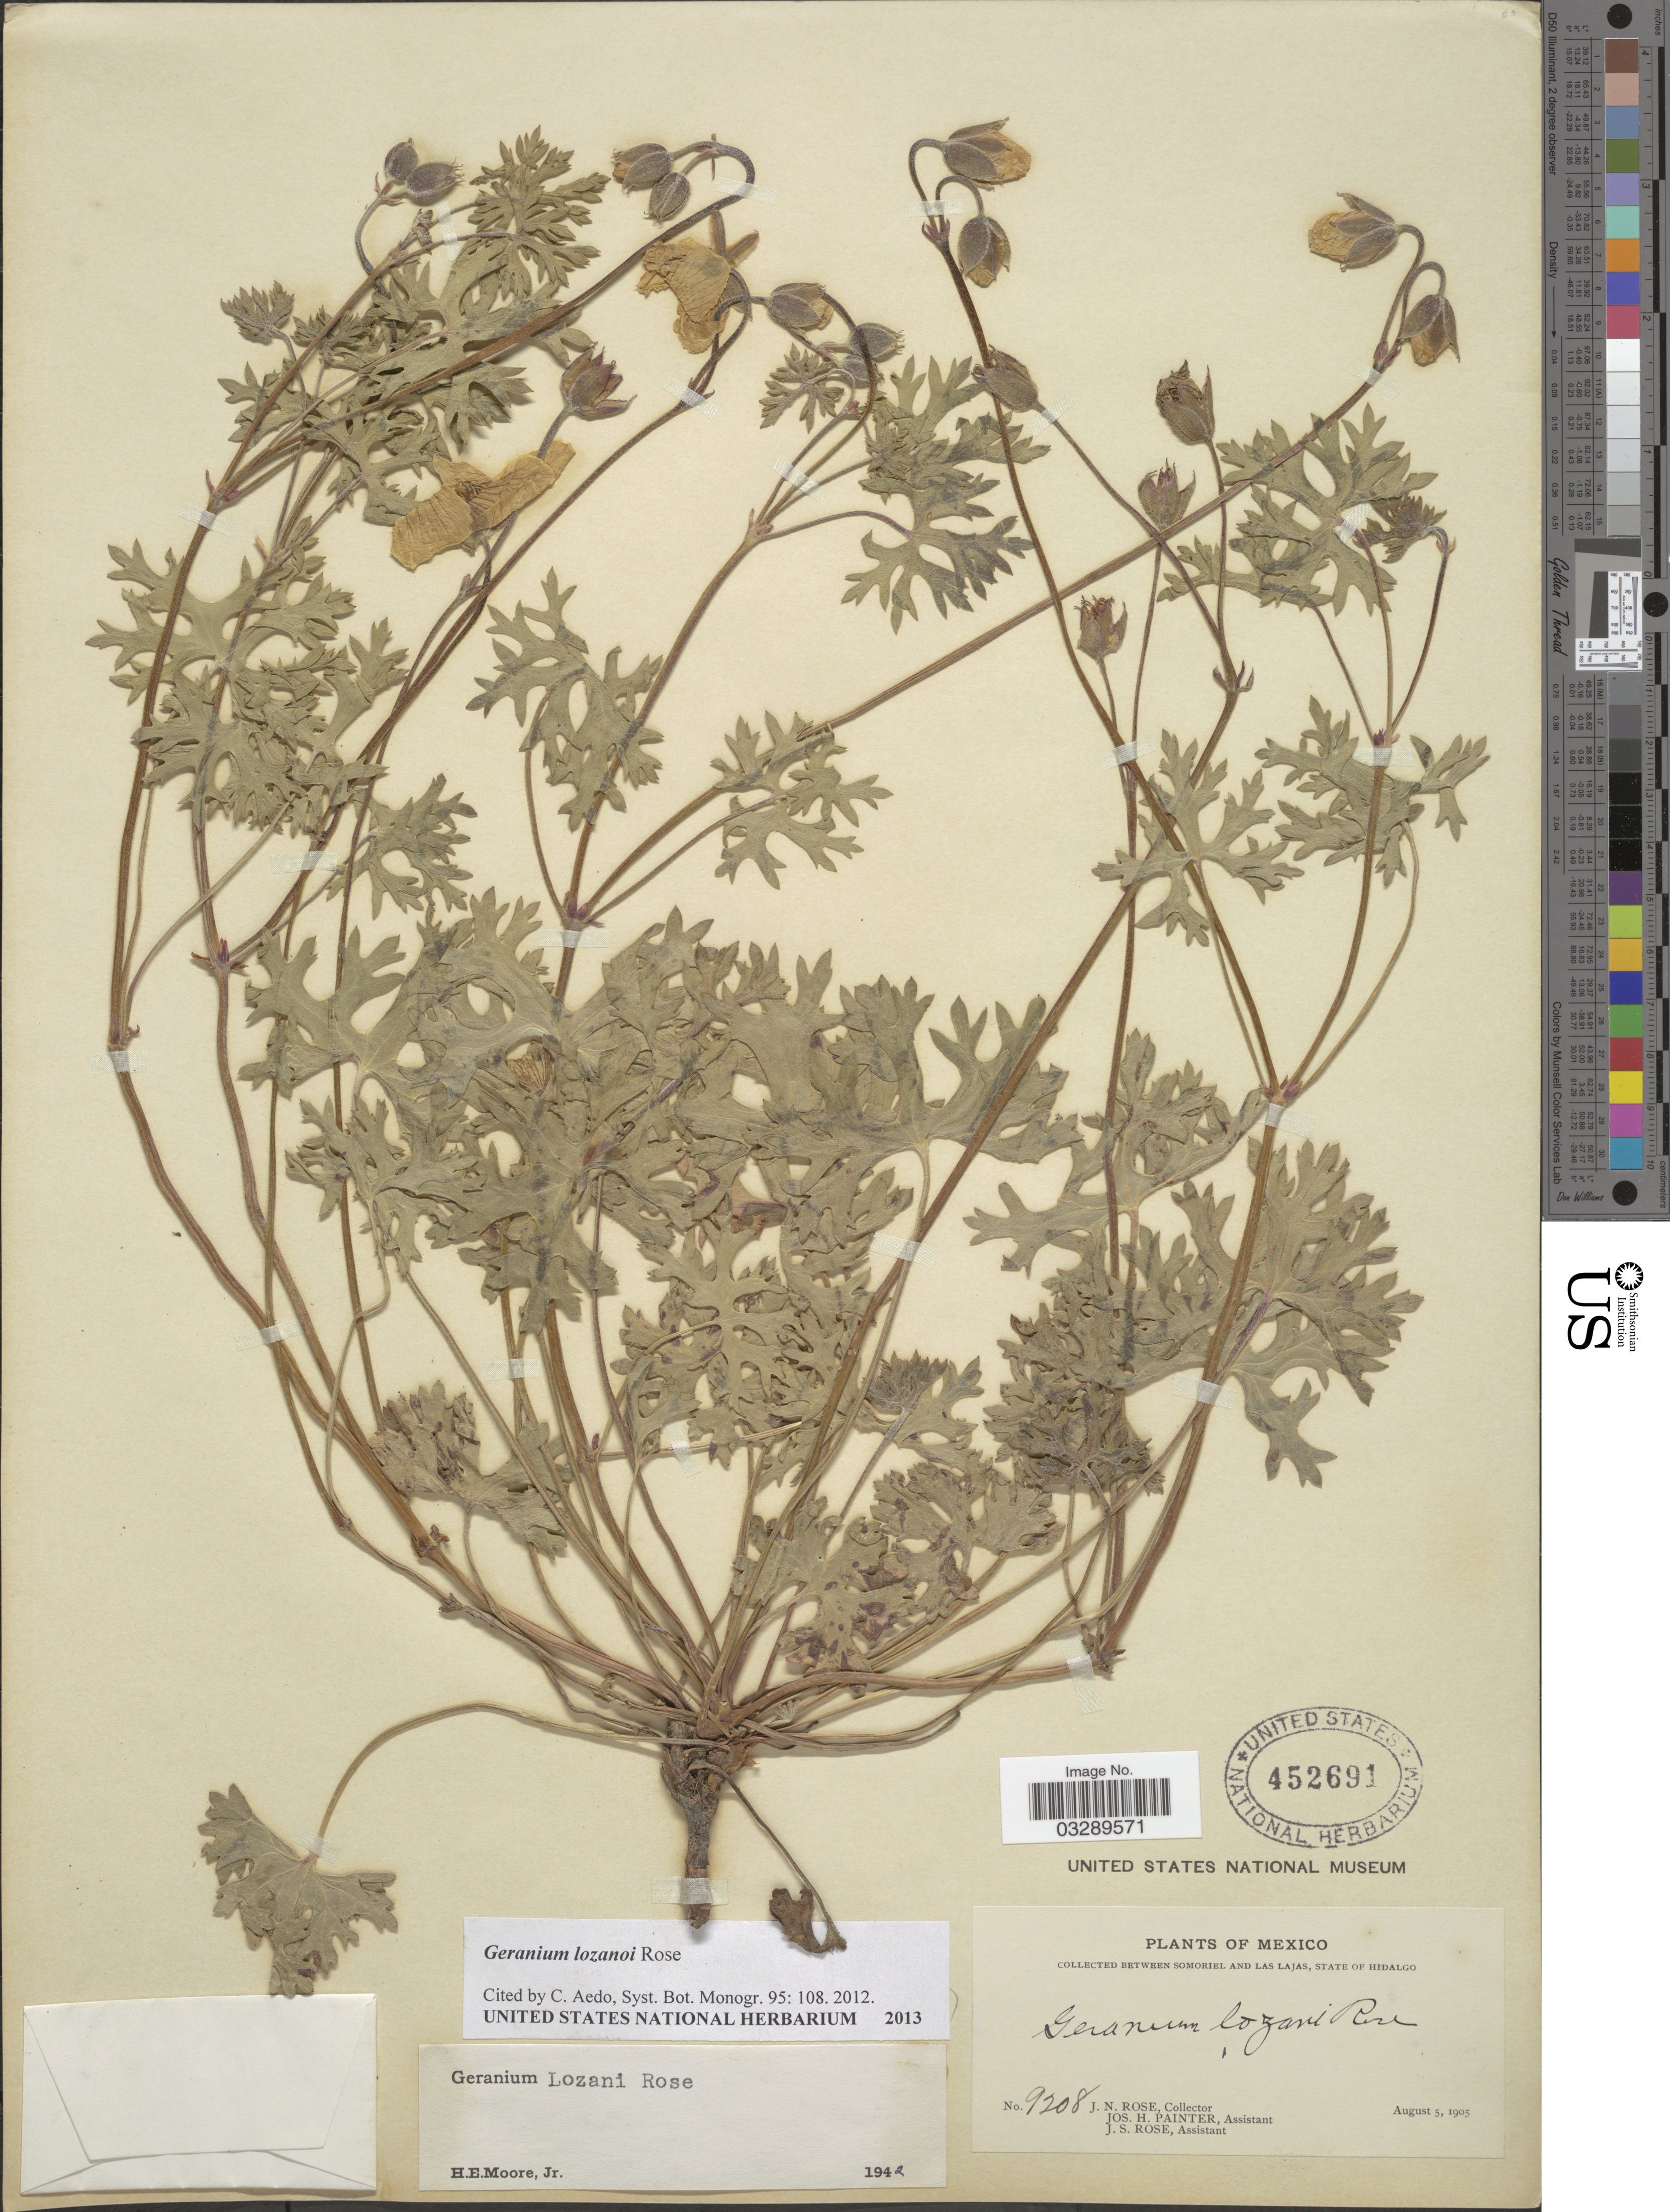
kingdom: Plantae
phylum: Tracheophyta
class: Magnoliopsida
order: Geraniales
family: Geraniaceae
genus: Geranium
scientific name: Geranium lozani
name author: Rose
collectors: J. N. Rose, J. H. Painter & J. S. Rose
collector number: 9208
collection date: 1905-08-05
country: Mexico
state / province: Hidalgo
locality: Collected between Somoriel and Las Lajas, State of Hidalgo.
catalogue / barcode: US 452691